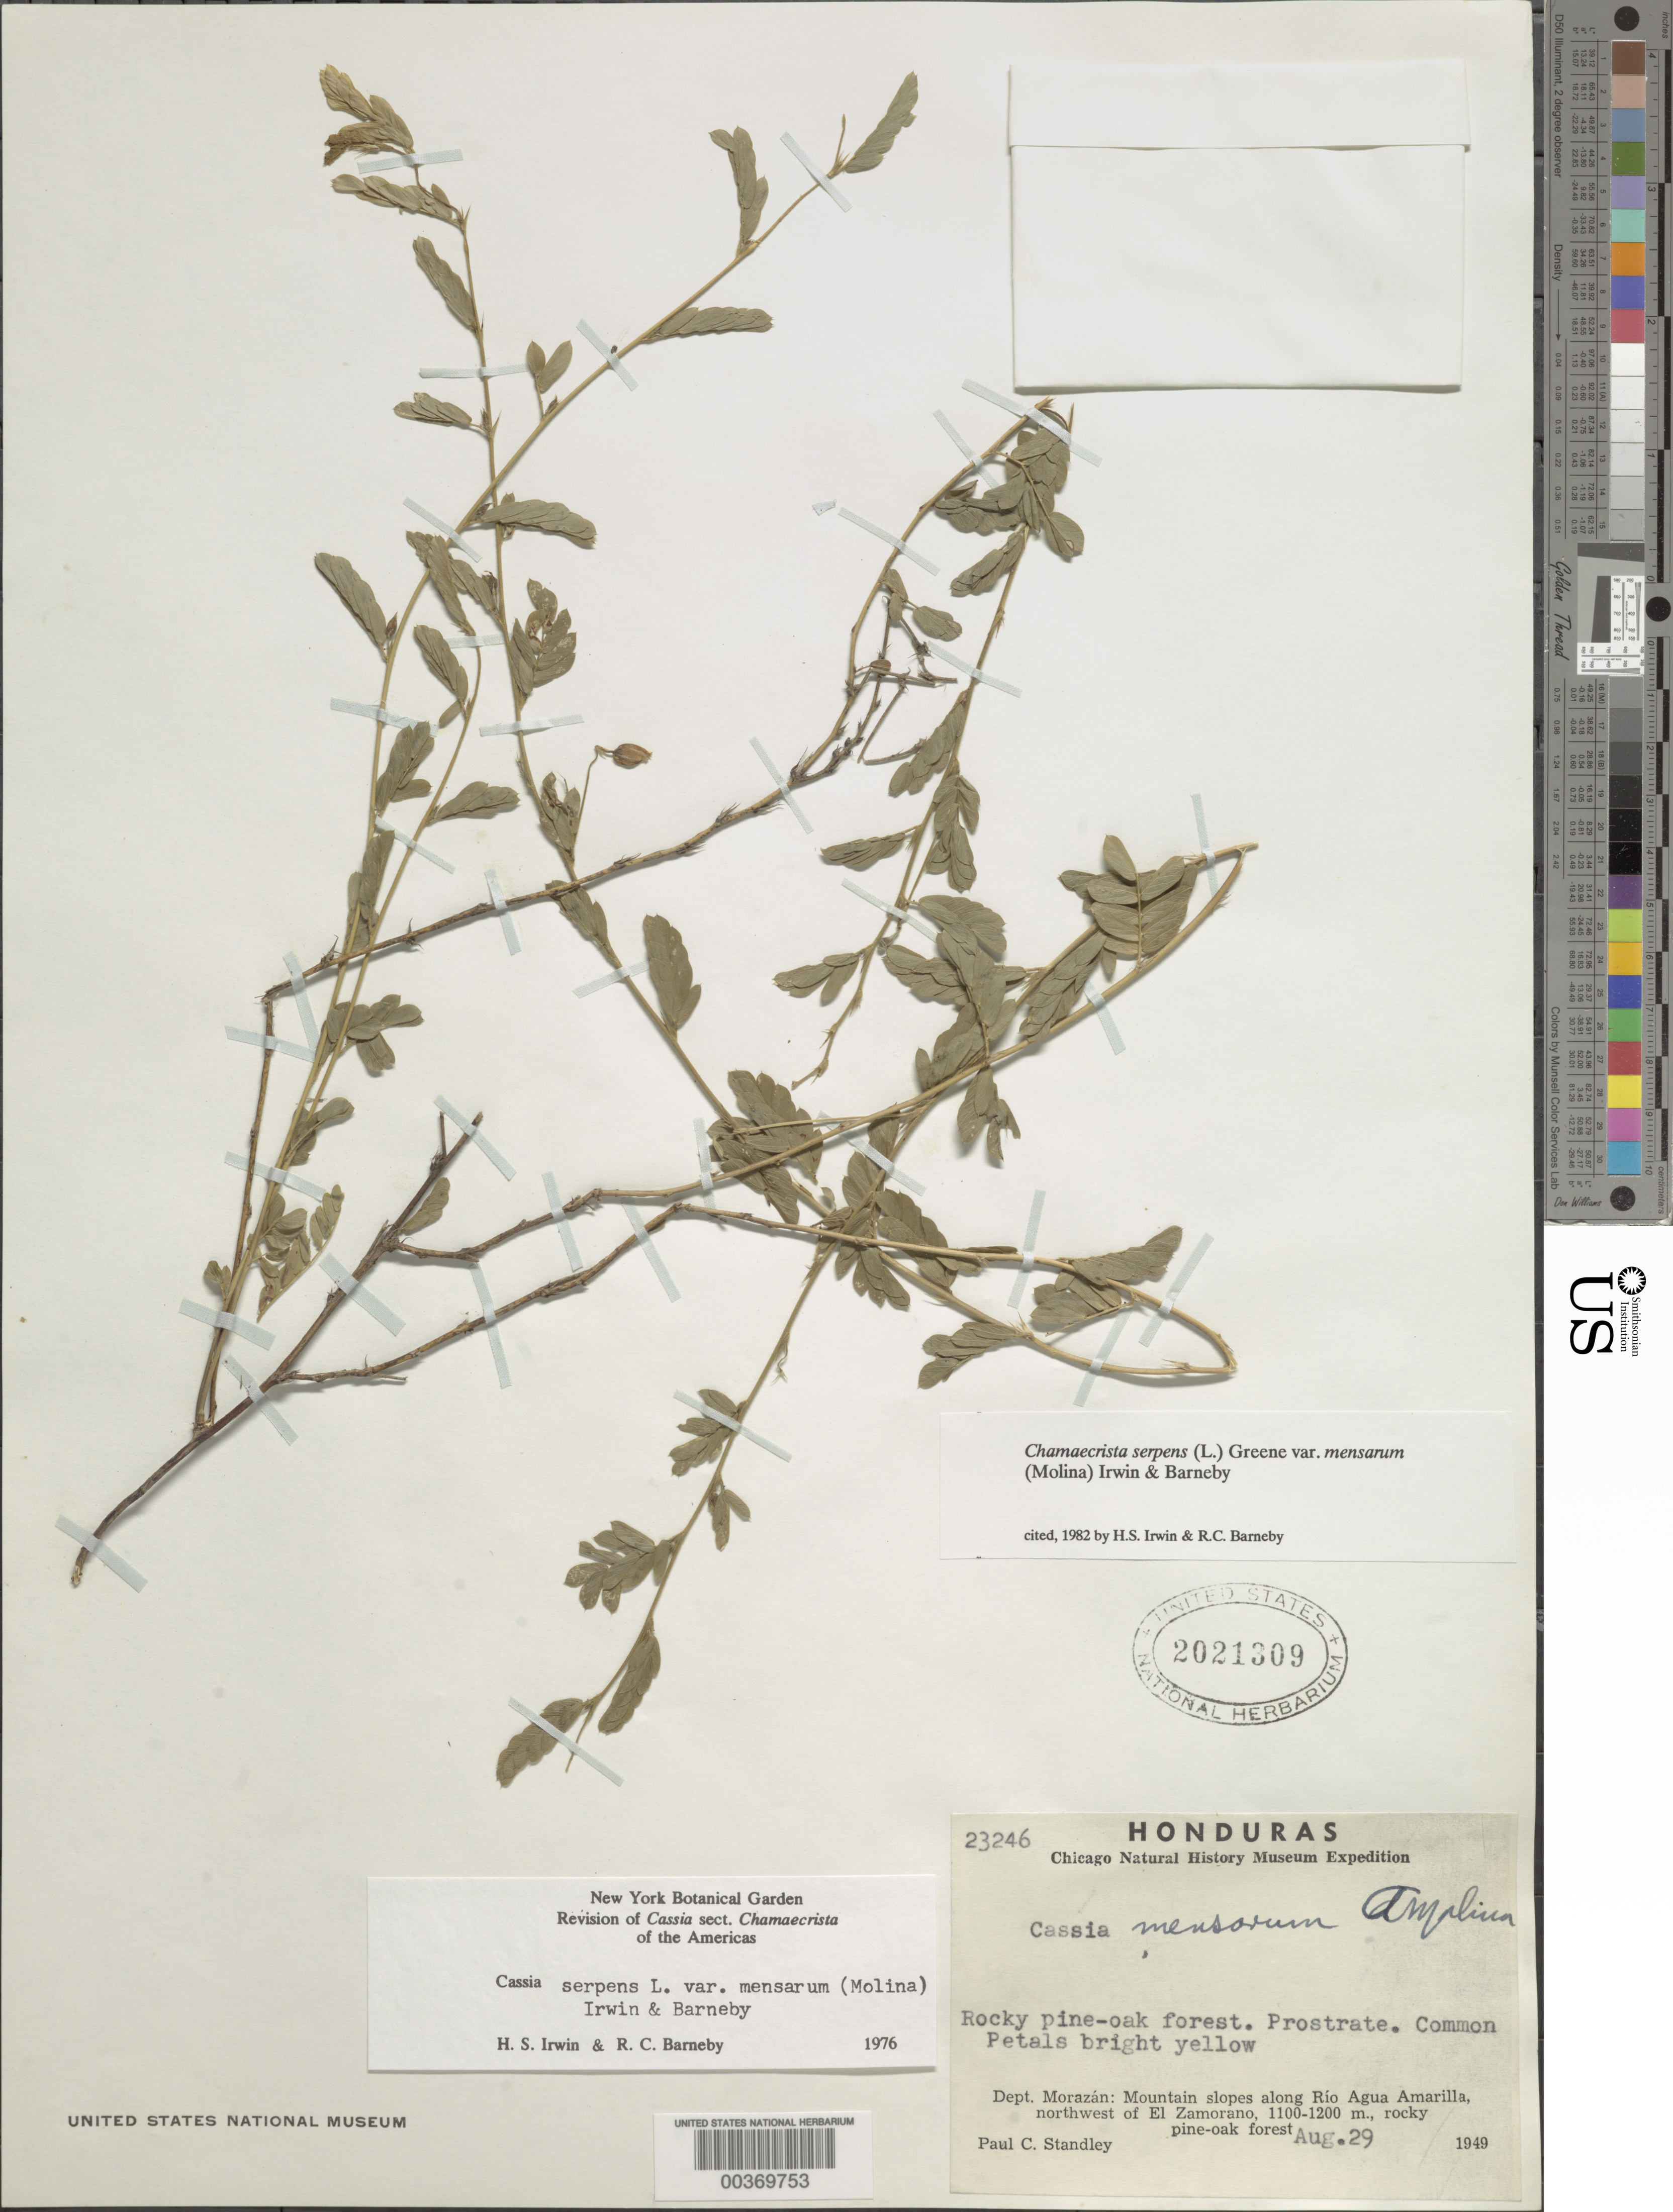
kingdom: Plantae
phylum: Tracheophyta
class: Magnoliopsida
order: Fabales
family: Fabaceae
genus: Chamaecrista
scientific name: Chamaecrista serpens var. mensarum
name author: (Ant. Molina) H.S. Irwin & Barneby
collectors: P. C. Standley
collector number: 23246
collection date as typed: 29 Aug 1949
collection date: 1949-08-29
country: Honduras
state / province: Fco. Morazán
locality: Mountain slopes along río Agua Amarilla , NW of El Zamorano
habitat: Rocky forest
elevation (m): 1100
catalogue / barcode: US 2021309